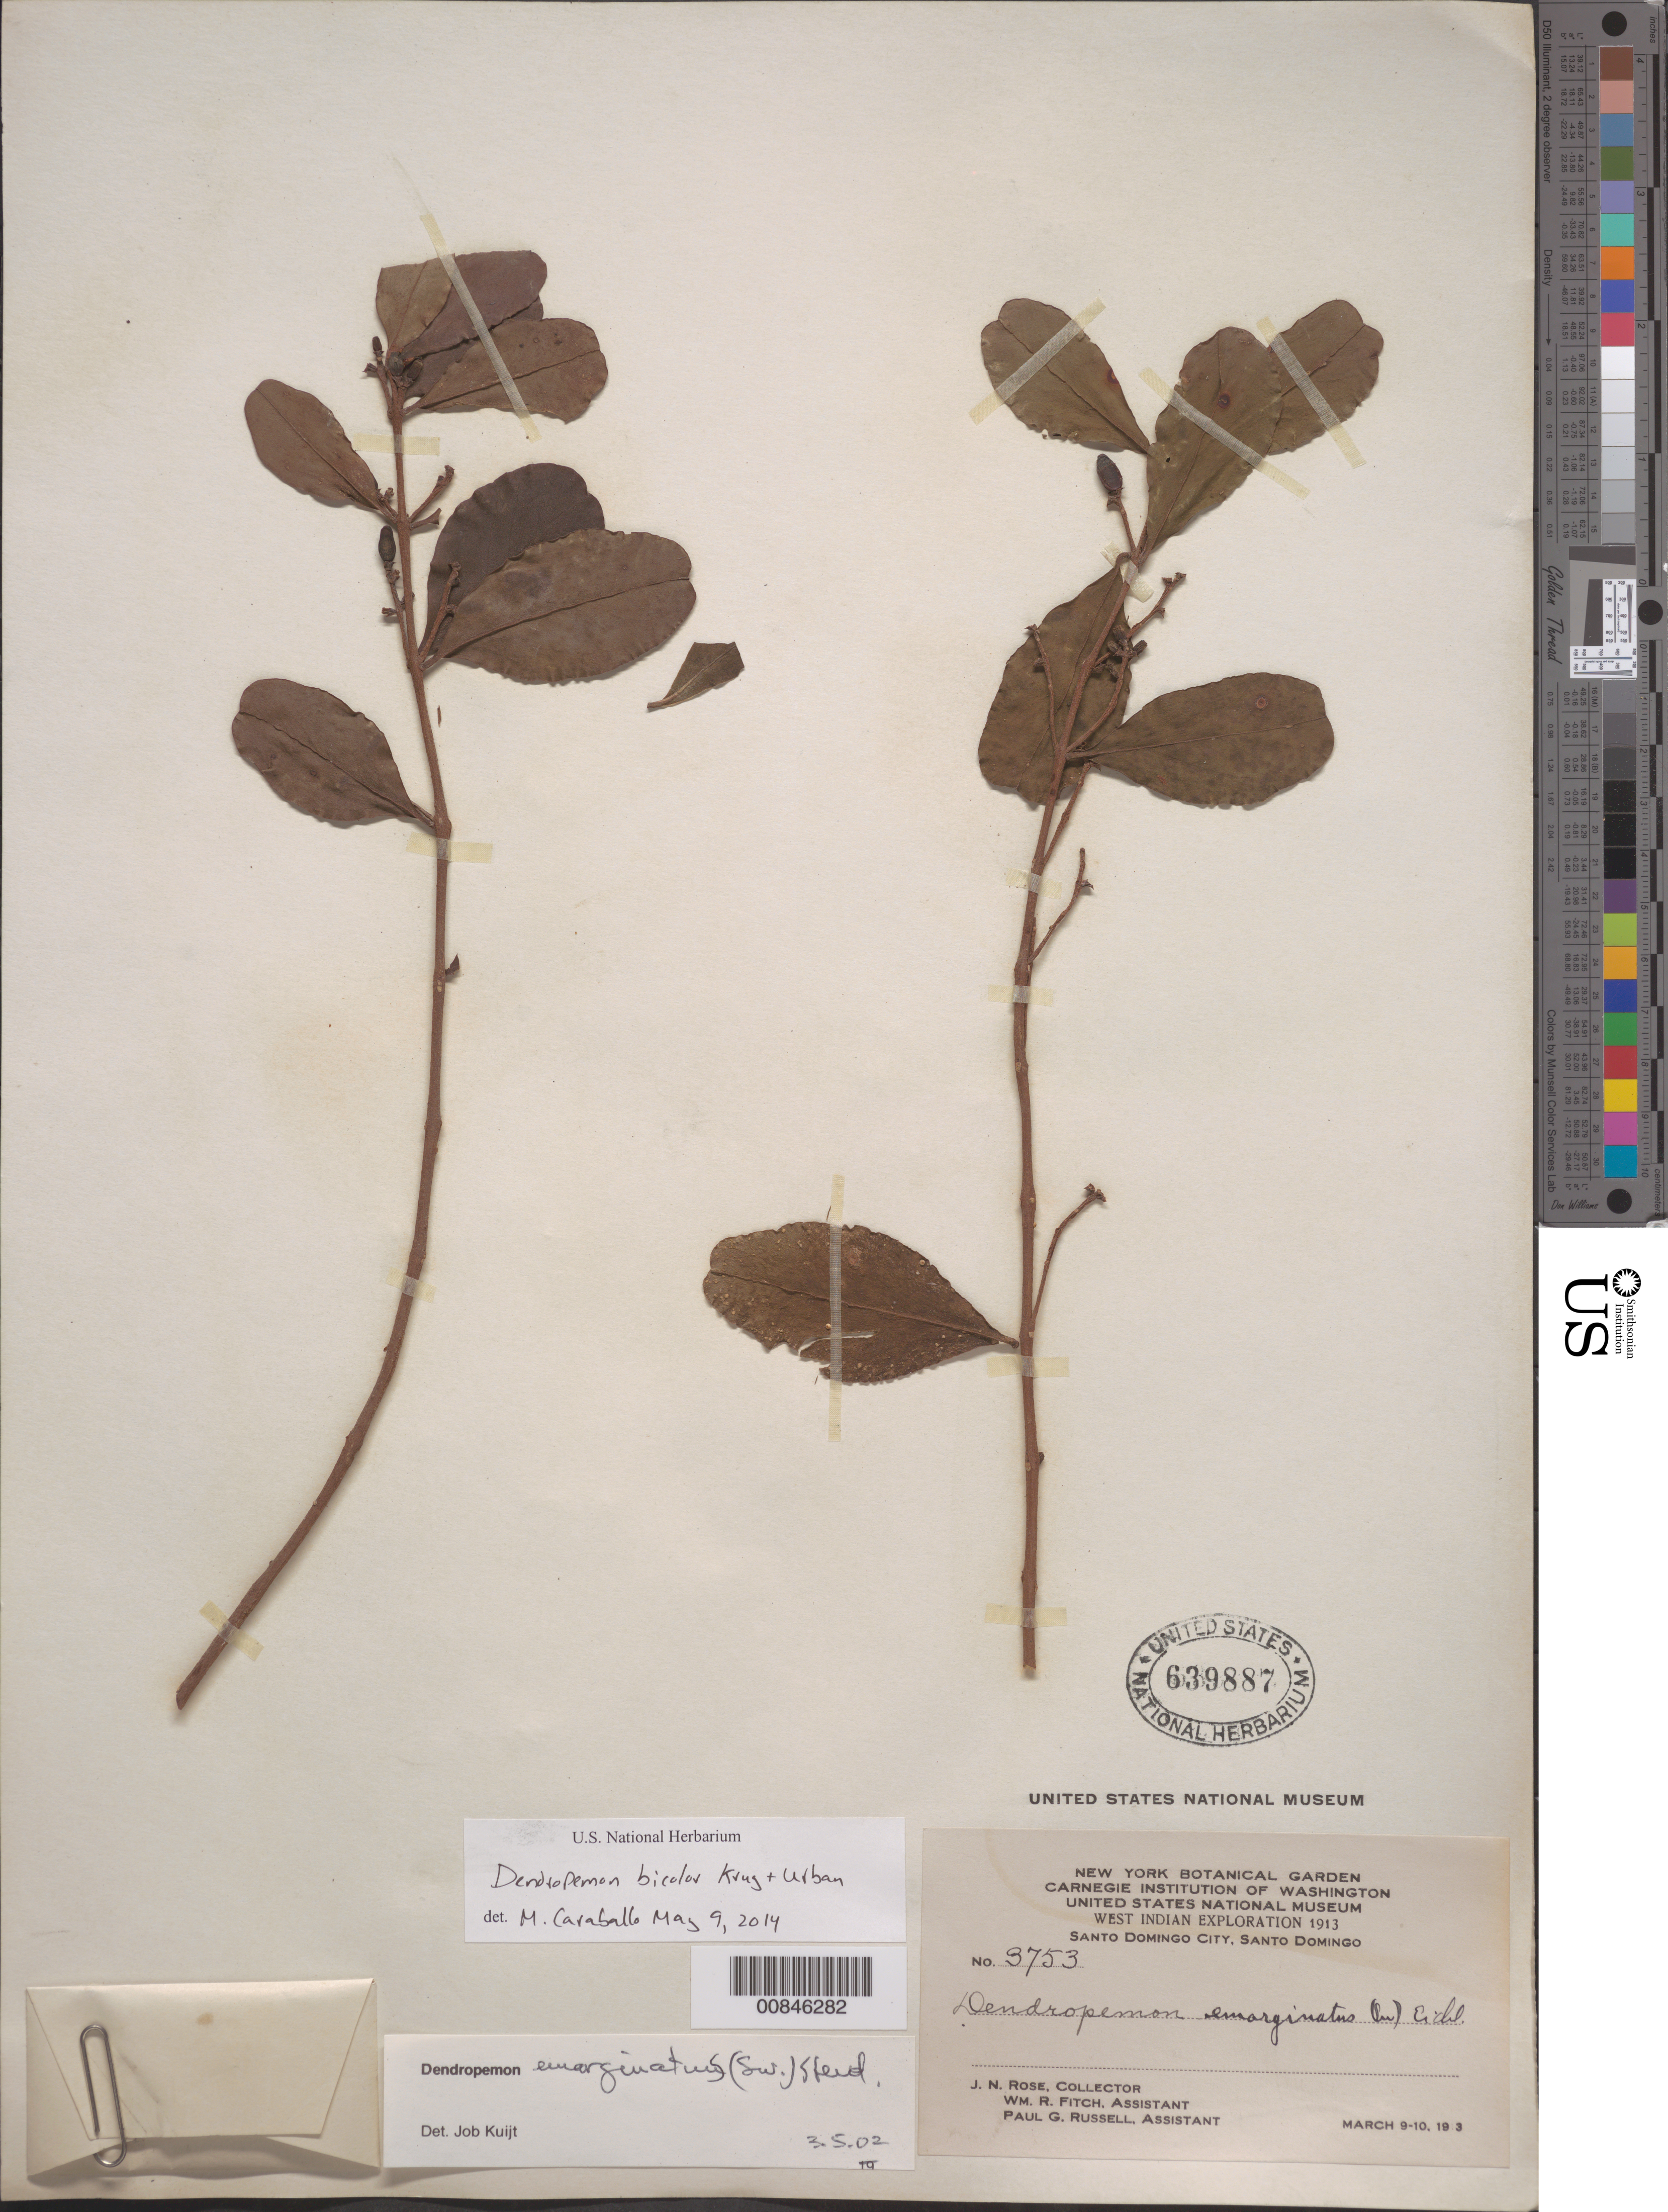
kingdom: Plantae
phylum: Tracheophyta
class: Magnoliopsida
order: Santalales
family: Loranthaceae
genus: Dendropemon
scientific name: Dendropemon bicolor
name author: Krug & Urb.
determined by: Caraballo-Ortiz, Marcos A., (MISS), University of Mississippi (UNITED STATES)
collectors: J. N. Rose, W. R. Fitch & P. G. Russell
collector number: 3753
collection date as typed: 09 Mar 1913 to 10 Mar 1913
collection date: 1913-03-09/1913-03-10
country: Dominican Republic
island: Hispaniola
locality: Santo Domingo City, Santo Domingo.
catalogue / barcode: US 639887